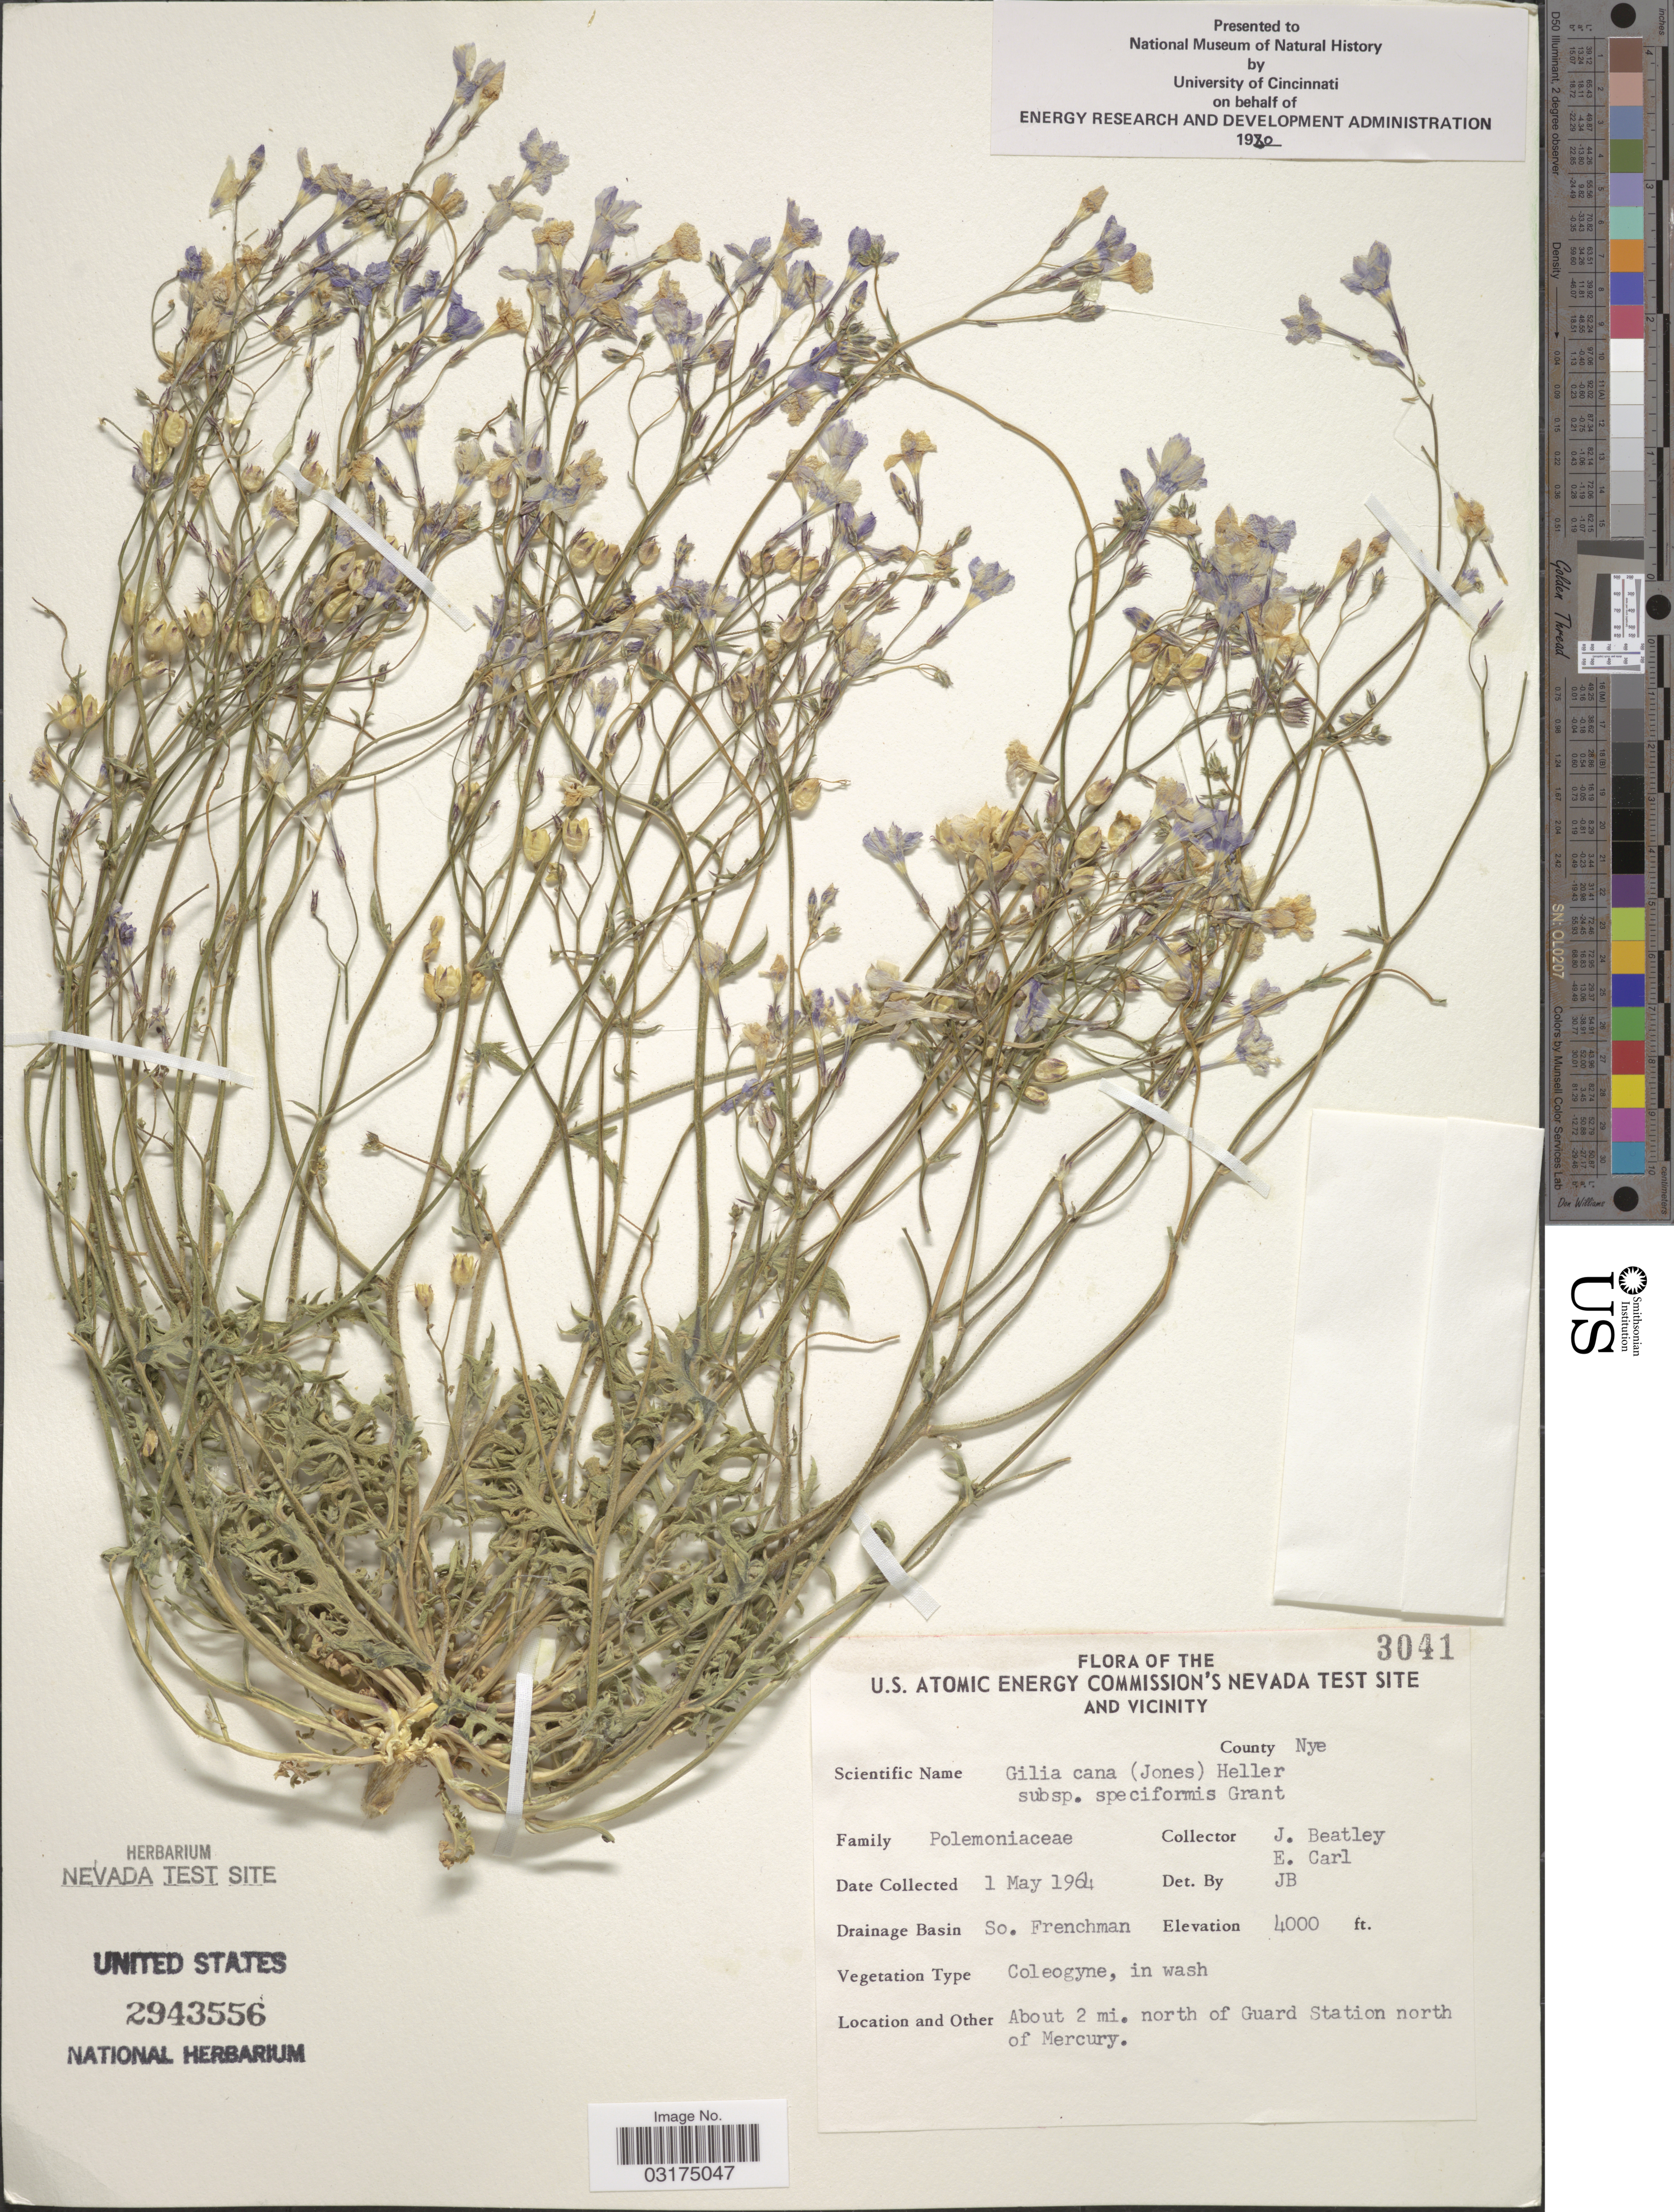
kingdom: Plantae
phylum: Tracheophyta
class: Magnoliopsida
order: Ericales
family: Polemoniaceae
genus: Gilia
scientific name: Gilia cana subsp. speciformis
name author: A.D. Grant & V.E. Grant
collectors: J. C. Beatley & E. Carl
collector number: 3041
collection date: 1964-05-01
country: United States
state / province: Nevada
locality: The U. S. Atomic Energy Commission's Nevada Test Site and Vicinity. County Nye. Drainage Basin So. Frenchman. About 2 mi. north of Guard Station north of Mercury.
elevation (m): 1219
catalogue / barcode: US 2943556